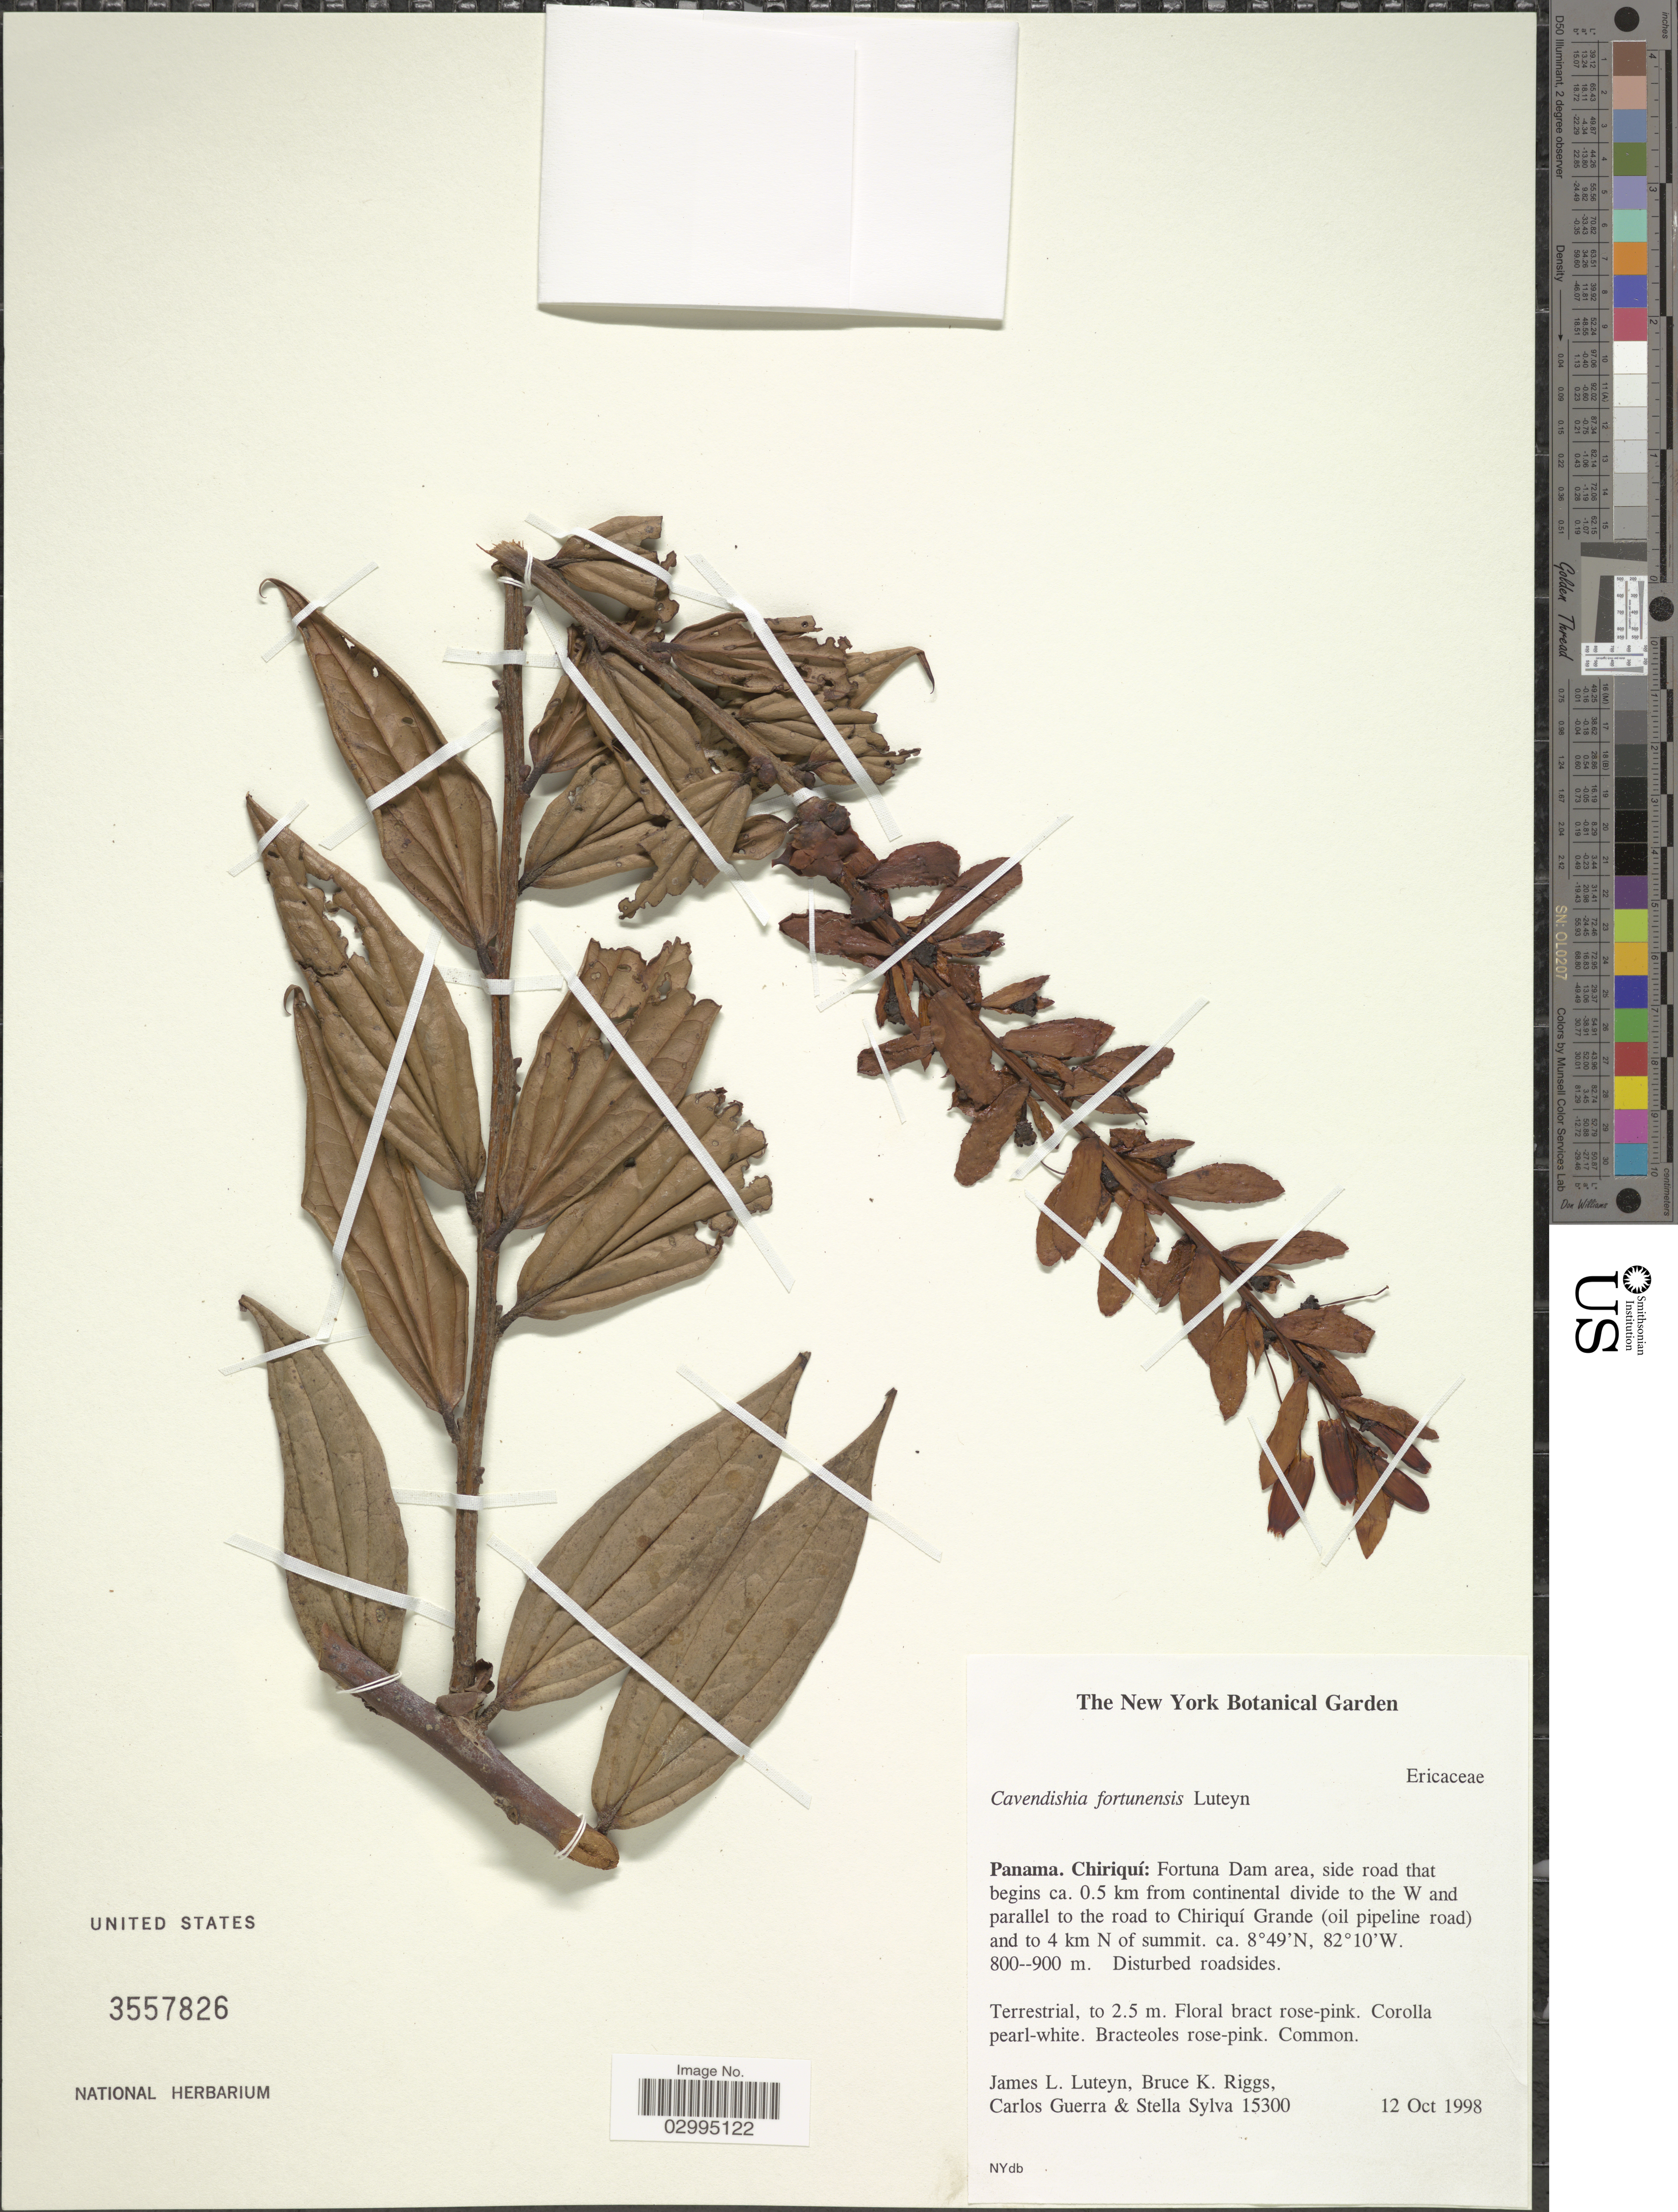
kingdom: Plantae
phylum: Tracheophyta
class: Magnoliopsida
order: Ericales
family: Ericaceae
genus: Cavendishia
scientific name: Cavendishia fortunensis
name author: Luteyn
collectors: J. L. Luteyn, B. Riggs, C. Guerra & S. Sylva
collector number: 15300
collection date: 1998-10-12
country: Panama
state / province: Chiriqui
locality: Chiriquí: Fortuna Dam area, side road that begins ca. 0.5 km from continental divide to the W and parallel to the road to Chiriquí Grande (oil pipeline road) and to 4 km N of summit. Disturbed roadsides.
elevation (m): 800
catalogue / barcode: US 3557826